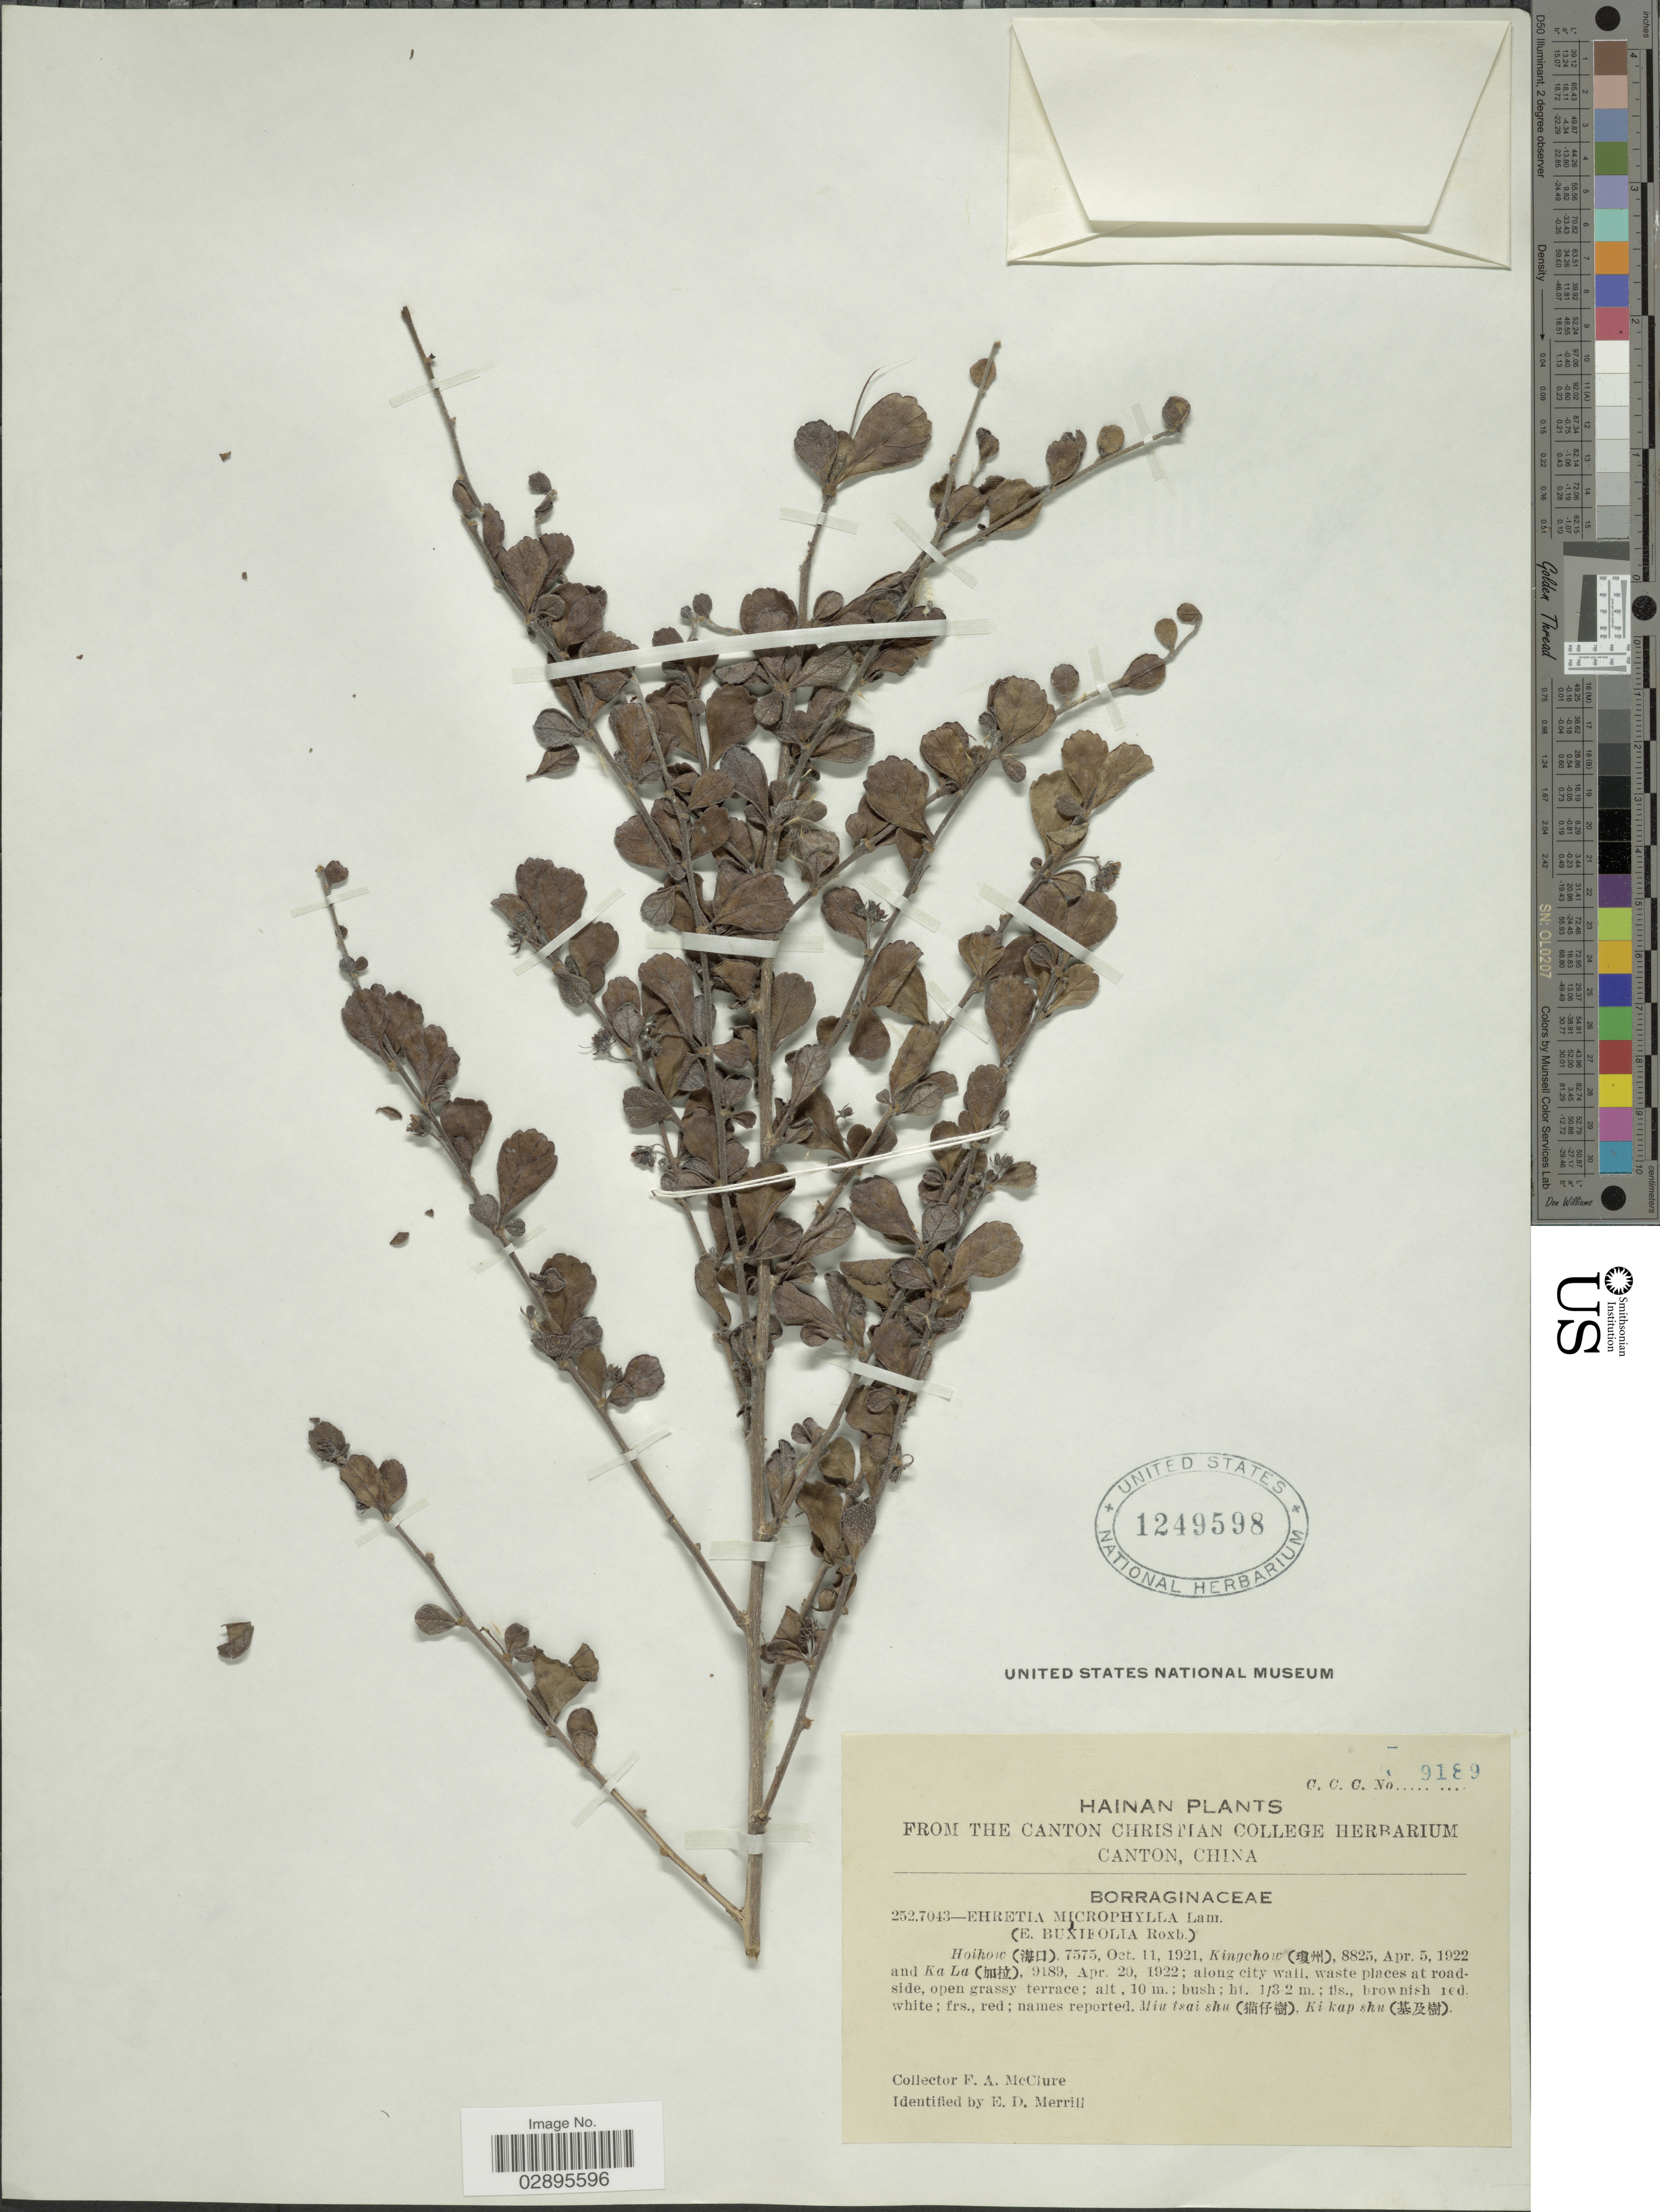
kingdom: Plantae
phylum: Tracheophyta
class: Magnoliopsida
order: Boraginales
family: Ehretiaceae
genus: Ehretia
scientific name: Ehretia microphylla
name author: Lam.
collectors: F. A. McClure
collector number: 9189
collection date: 1922-04-20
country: China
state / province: Hainan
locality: Kingchow and Ka La, along city wall, waste places at roadside, open grassy terrace.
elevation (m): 10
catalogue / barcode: US 1249598